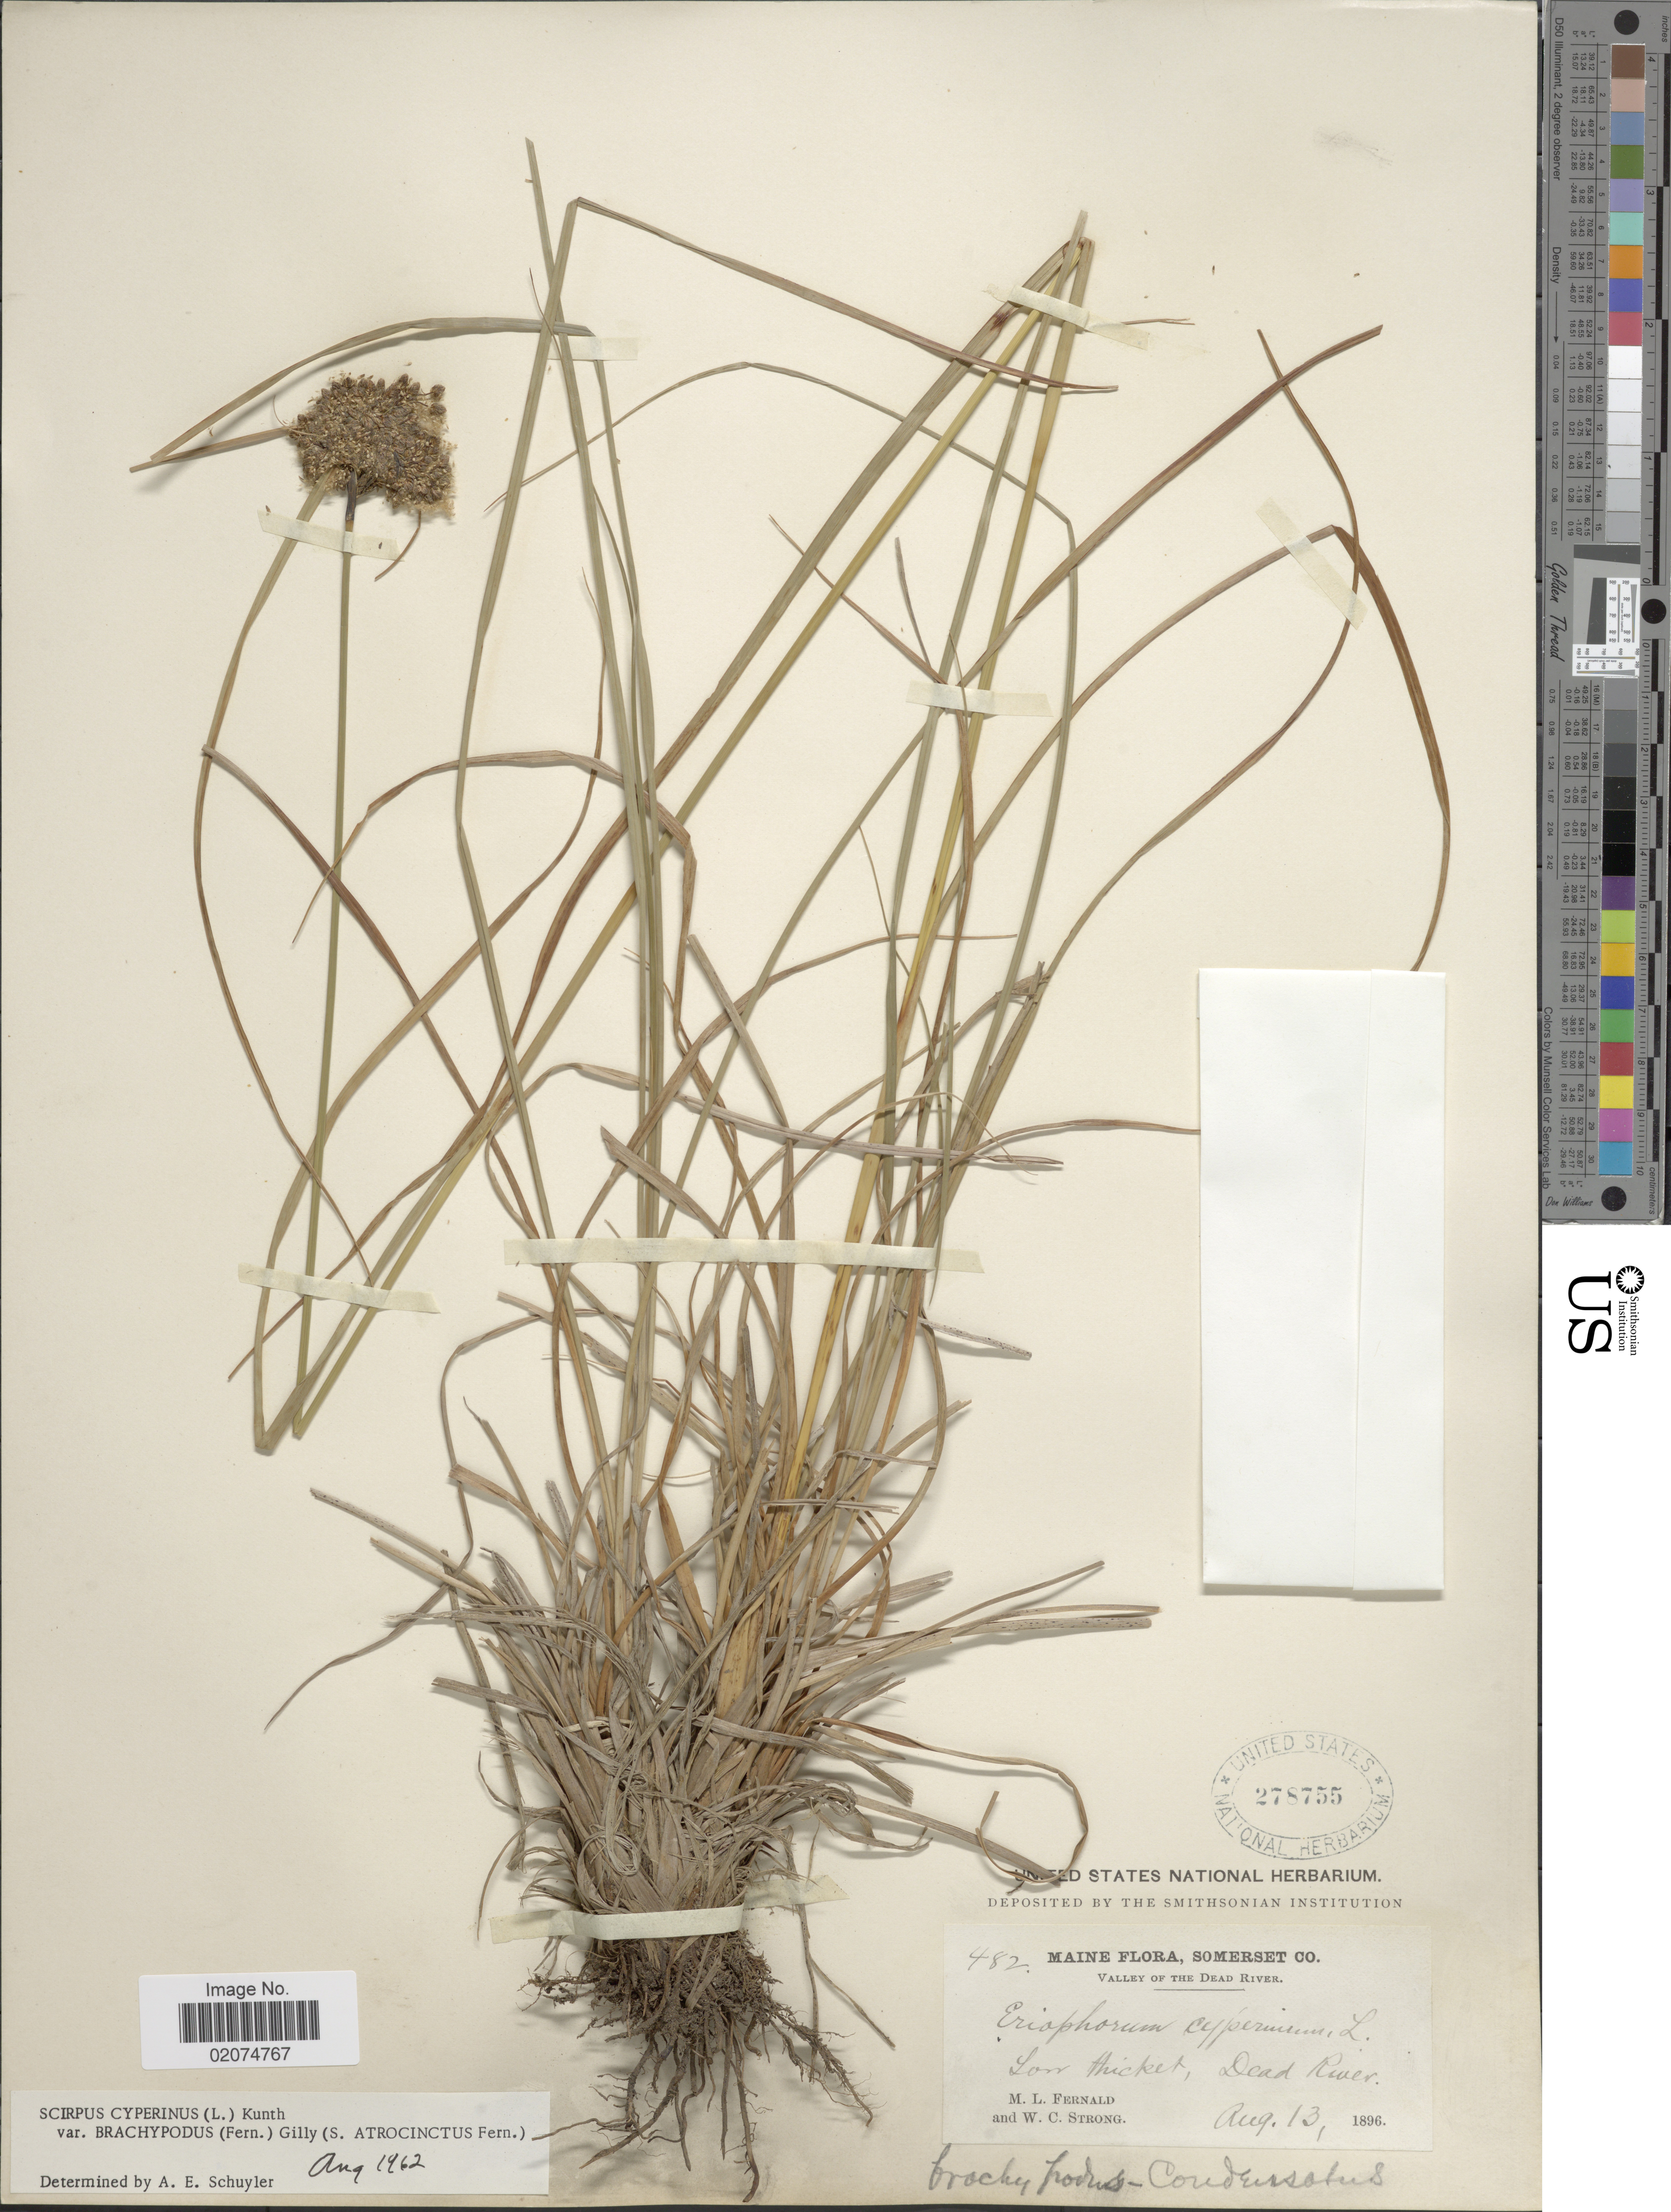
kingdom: Plantae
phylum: Tracheophyta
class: Liliopsida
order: Poales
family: Cyperaceae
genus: Scirpus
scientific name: Scirpus atrocinctus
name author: Fernald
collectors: M. L. Fernald & W. C. Strong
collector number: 482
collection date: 1896-08-13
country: United States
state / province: Maine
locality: Somerset Co, Valley of the Dead River, Dead River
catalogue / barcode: US 278755